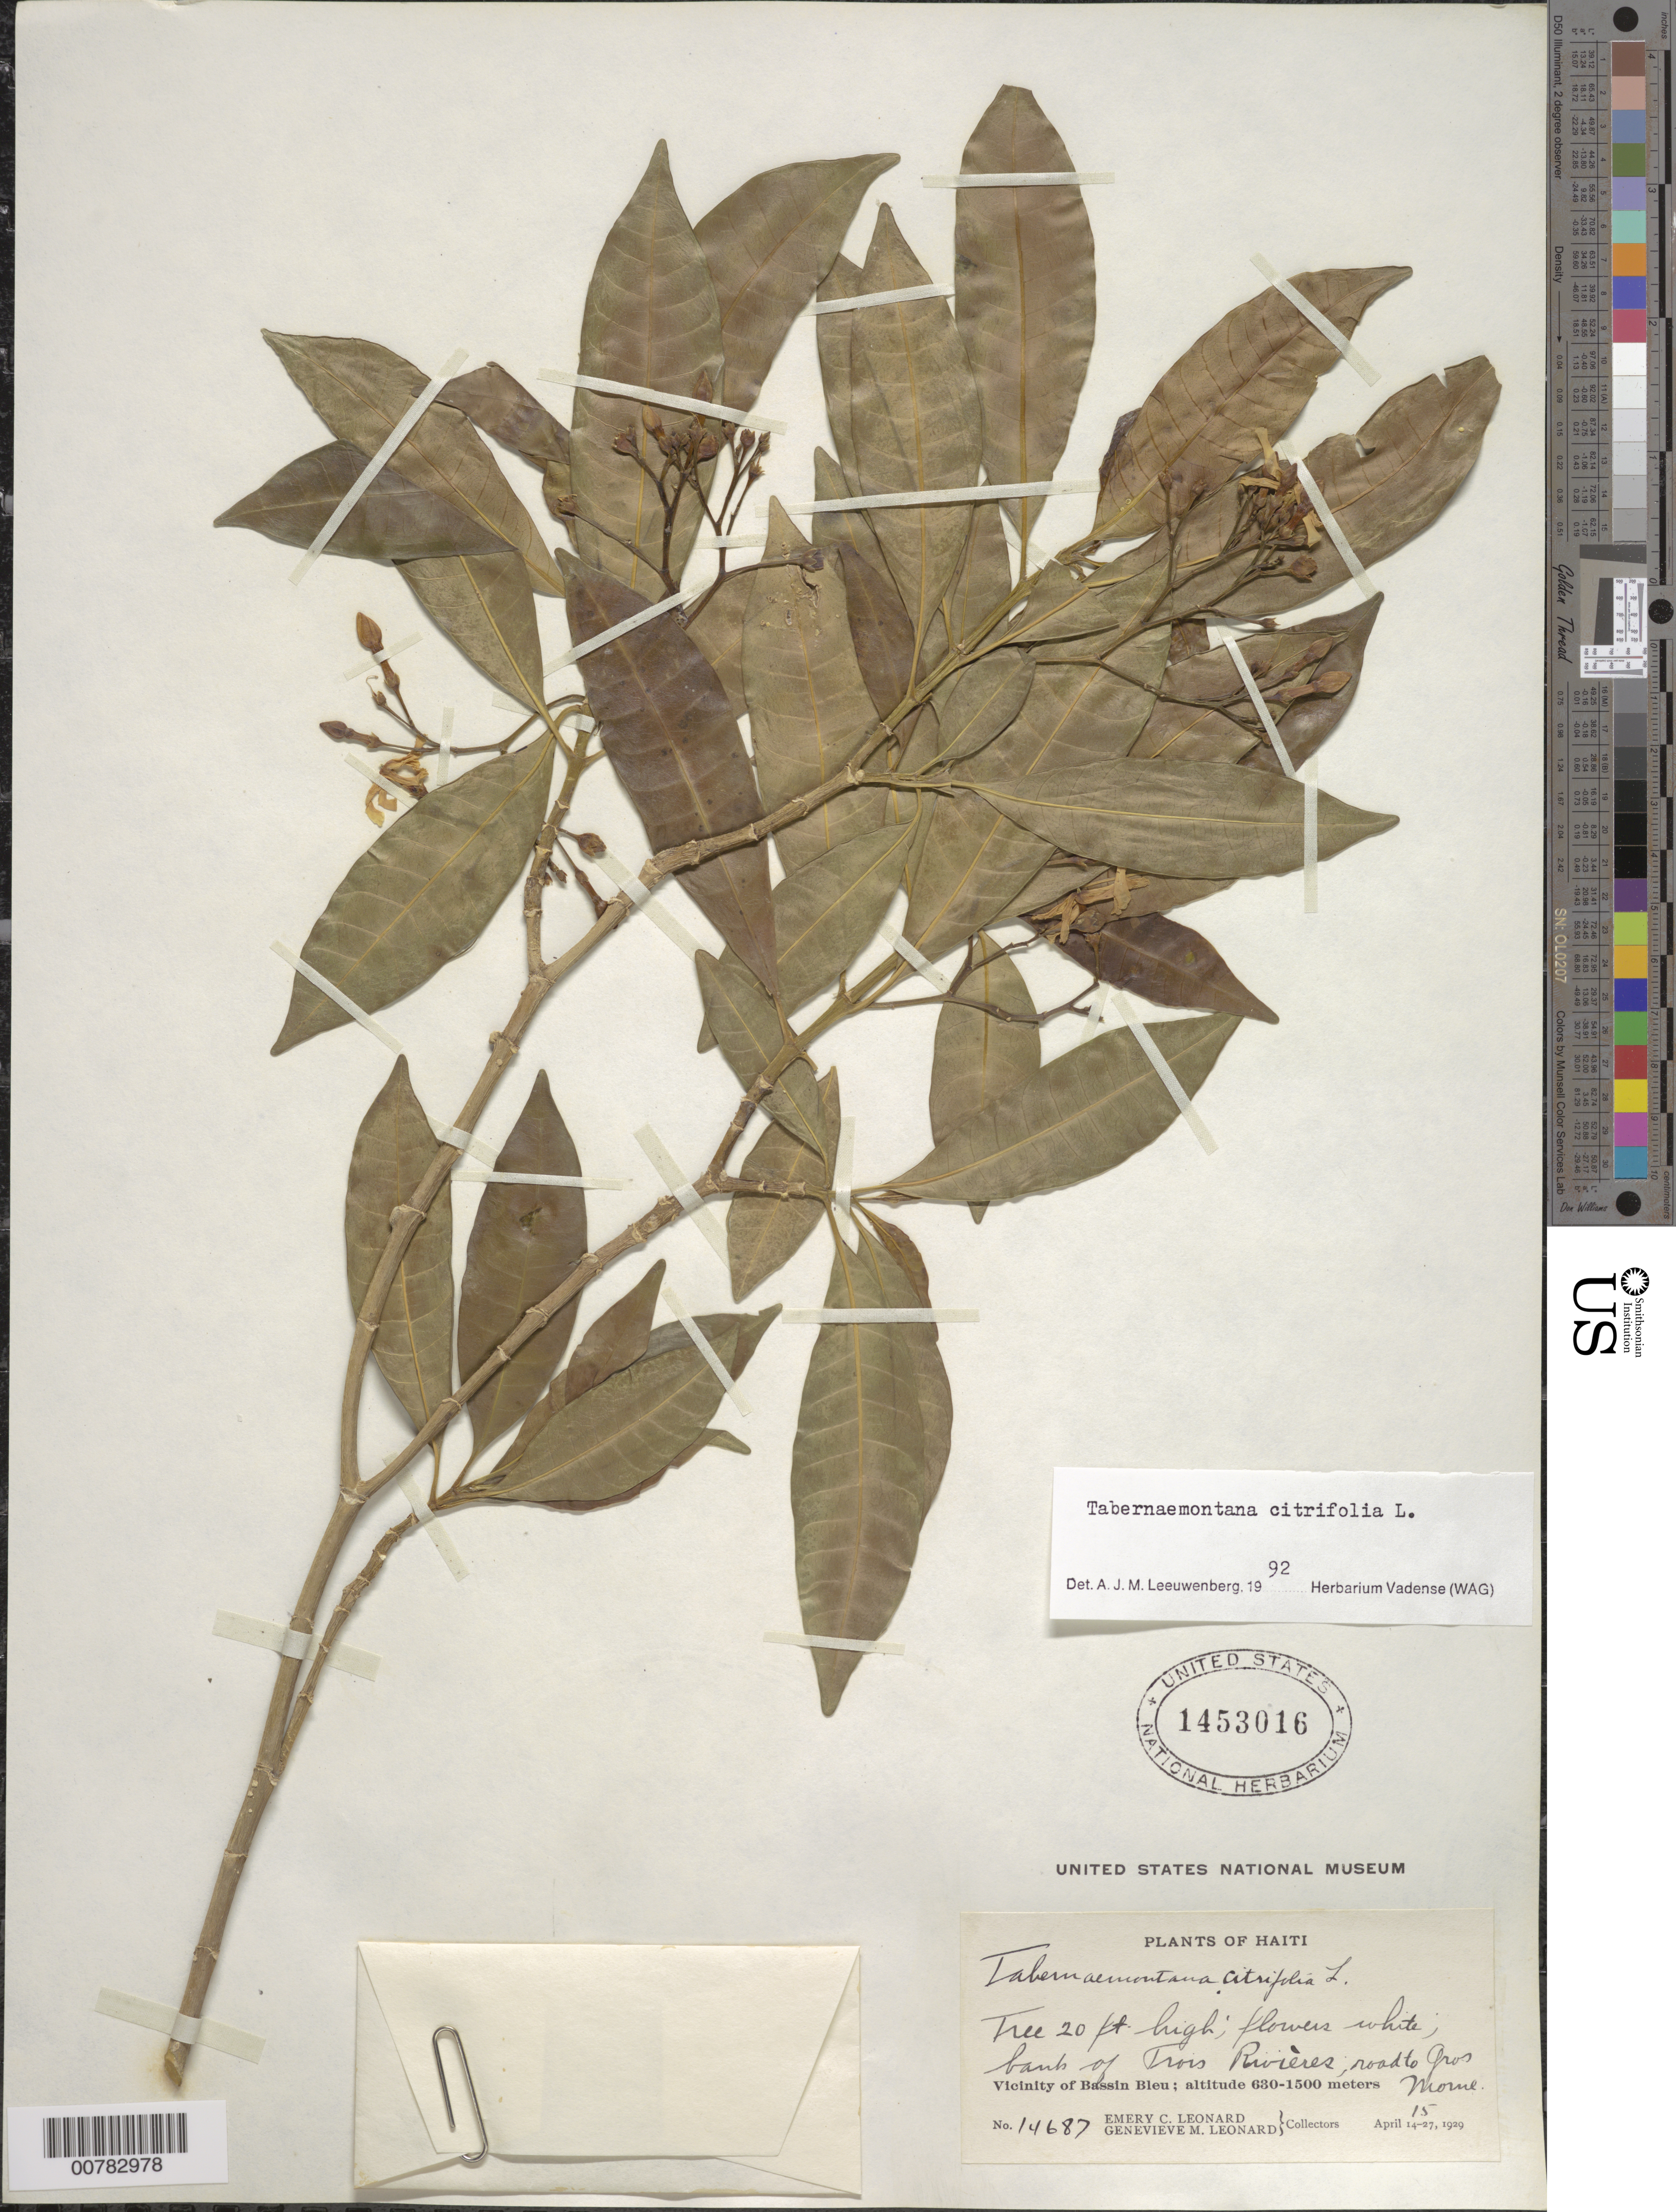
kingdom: Plantae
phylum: Tracheophyta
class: Magnoliopsida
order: Gentianales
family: Apocynaceae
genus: Tabernaemontana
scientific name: Tabernaemontana citrifolia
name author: L.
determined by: Leeuwenberg, A. J. M.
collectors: E. C. Leonard & G. M. Leonard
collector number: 14687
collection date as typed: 15 Apr 1929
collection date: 1929-04-15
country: Haiti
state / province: Nord-Ouest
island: Hispaniola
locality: Vicinity of Bassin Bleu, banks of Trois Rivières, road to Gros Morne.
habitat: Banks of river.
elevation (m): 630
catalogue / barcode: US 1453016